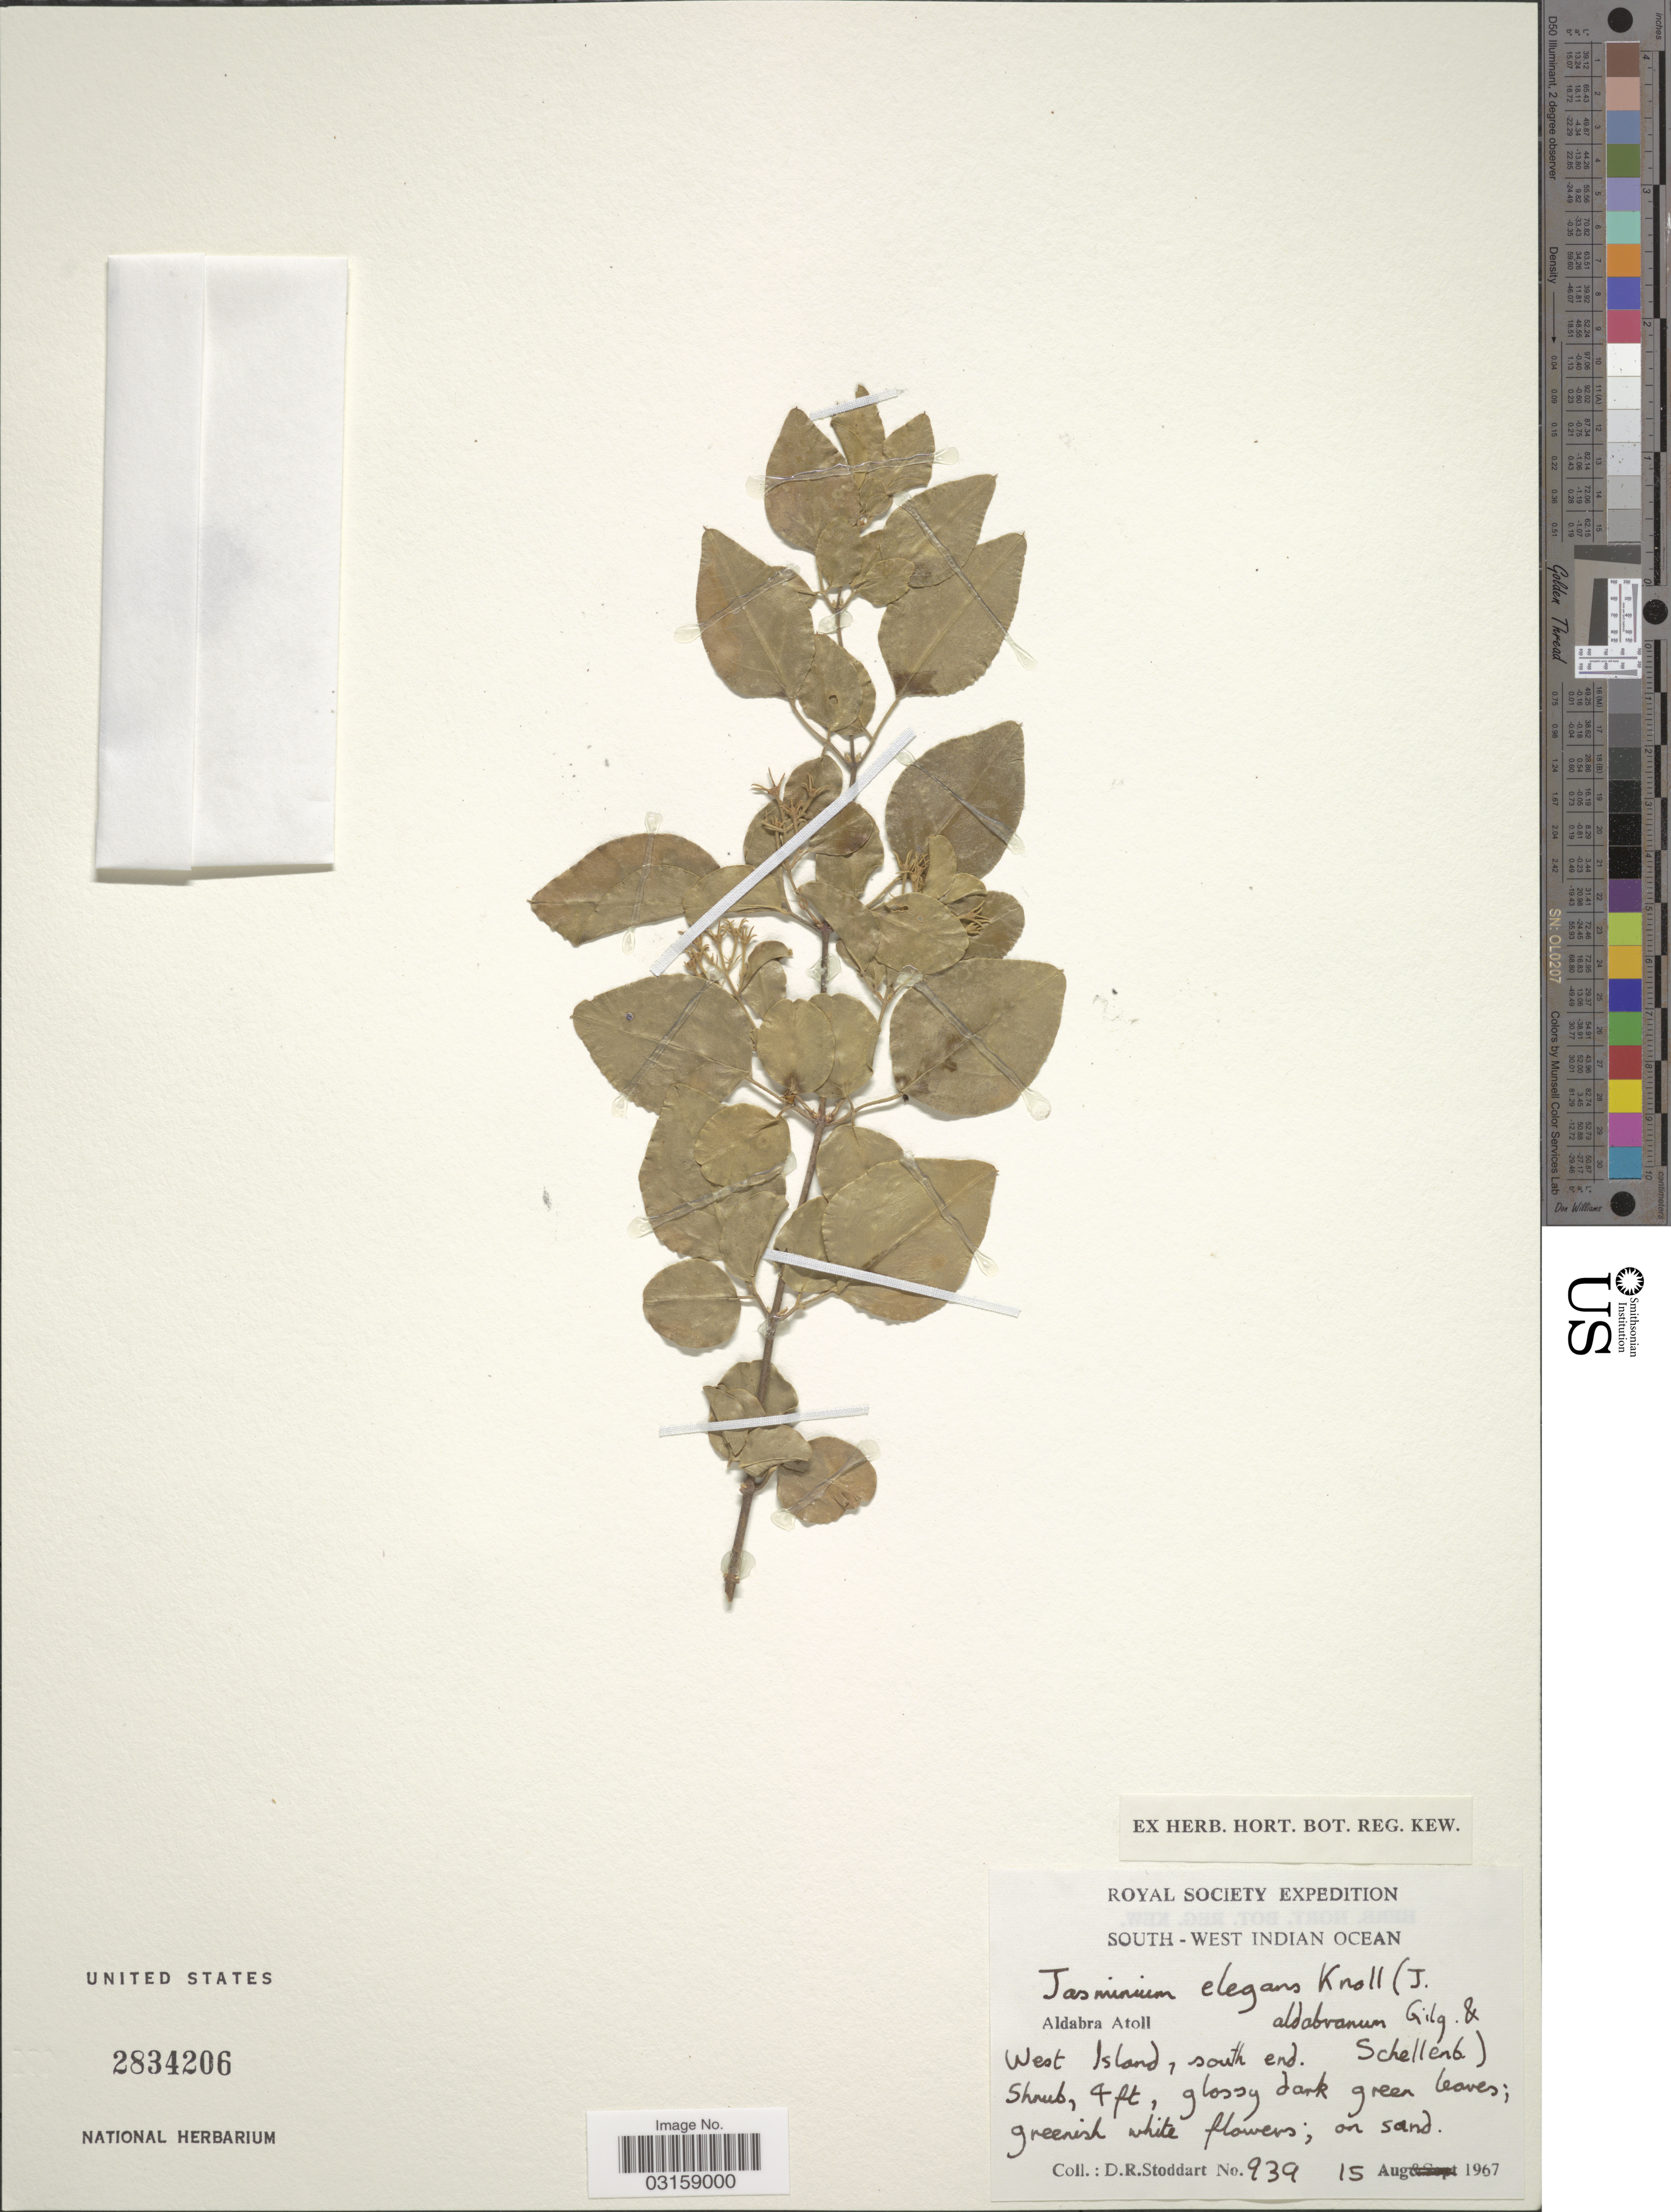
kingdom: Plantae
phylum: Tracheophyta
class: Magnoliopsida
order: Lamiales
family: Oleaceae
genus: Jasminum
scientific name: Jasminum elegans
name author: Knobl.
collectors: D. R. Stoddart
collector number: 939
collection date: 1967-08-15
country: Seychelles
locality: South-West Indian Ocean. Aldabra Atoll. West Island, south end.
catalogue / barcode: US 2834206